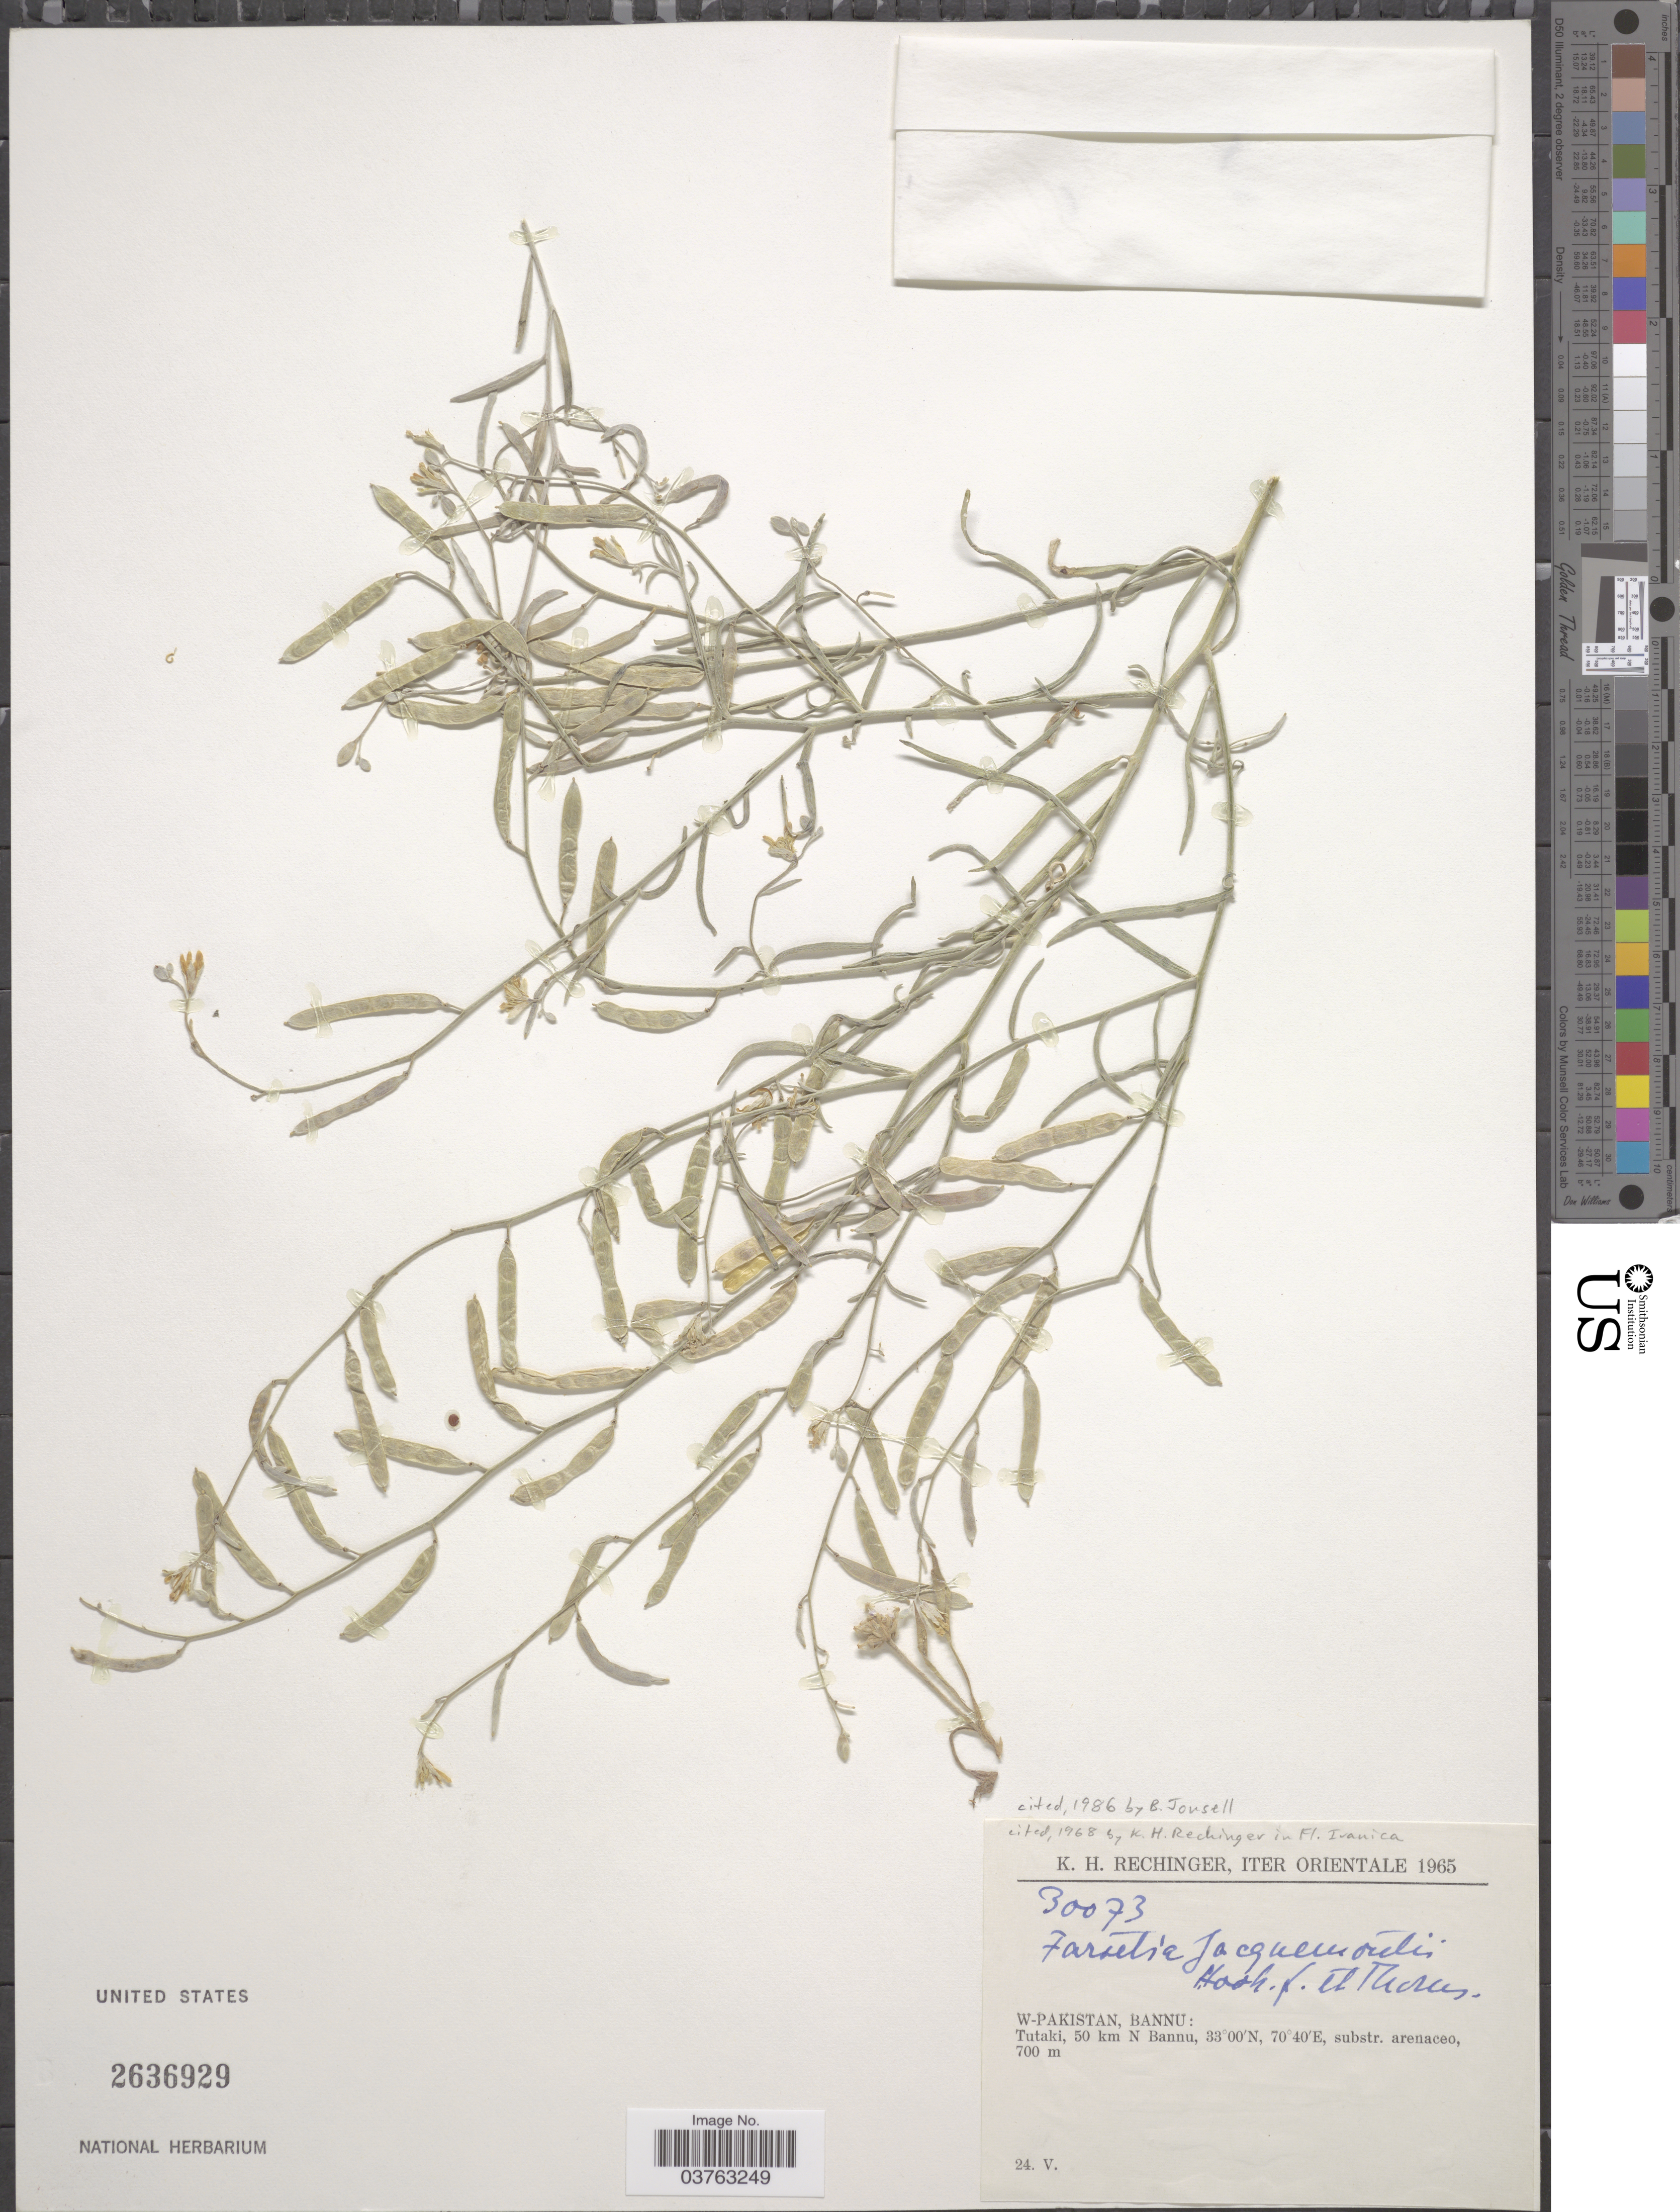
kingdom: Plantae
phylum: Tracheophyta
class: Magnoliopsida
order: Brassicales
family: Brassicaceae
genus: Farsetia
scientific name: Farsetia jacquemontii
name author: Hook. f. & Thomson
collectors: K. H. Rechinger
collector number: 30073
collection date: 1965-05-24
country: Pakistan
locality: Iter Orientale. W-Pakistan, Bannu: Tutaki, 50 km N Bannu.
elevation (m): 700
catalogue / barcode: US 2636929